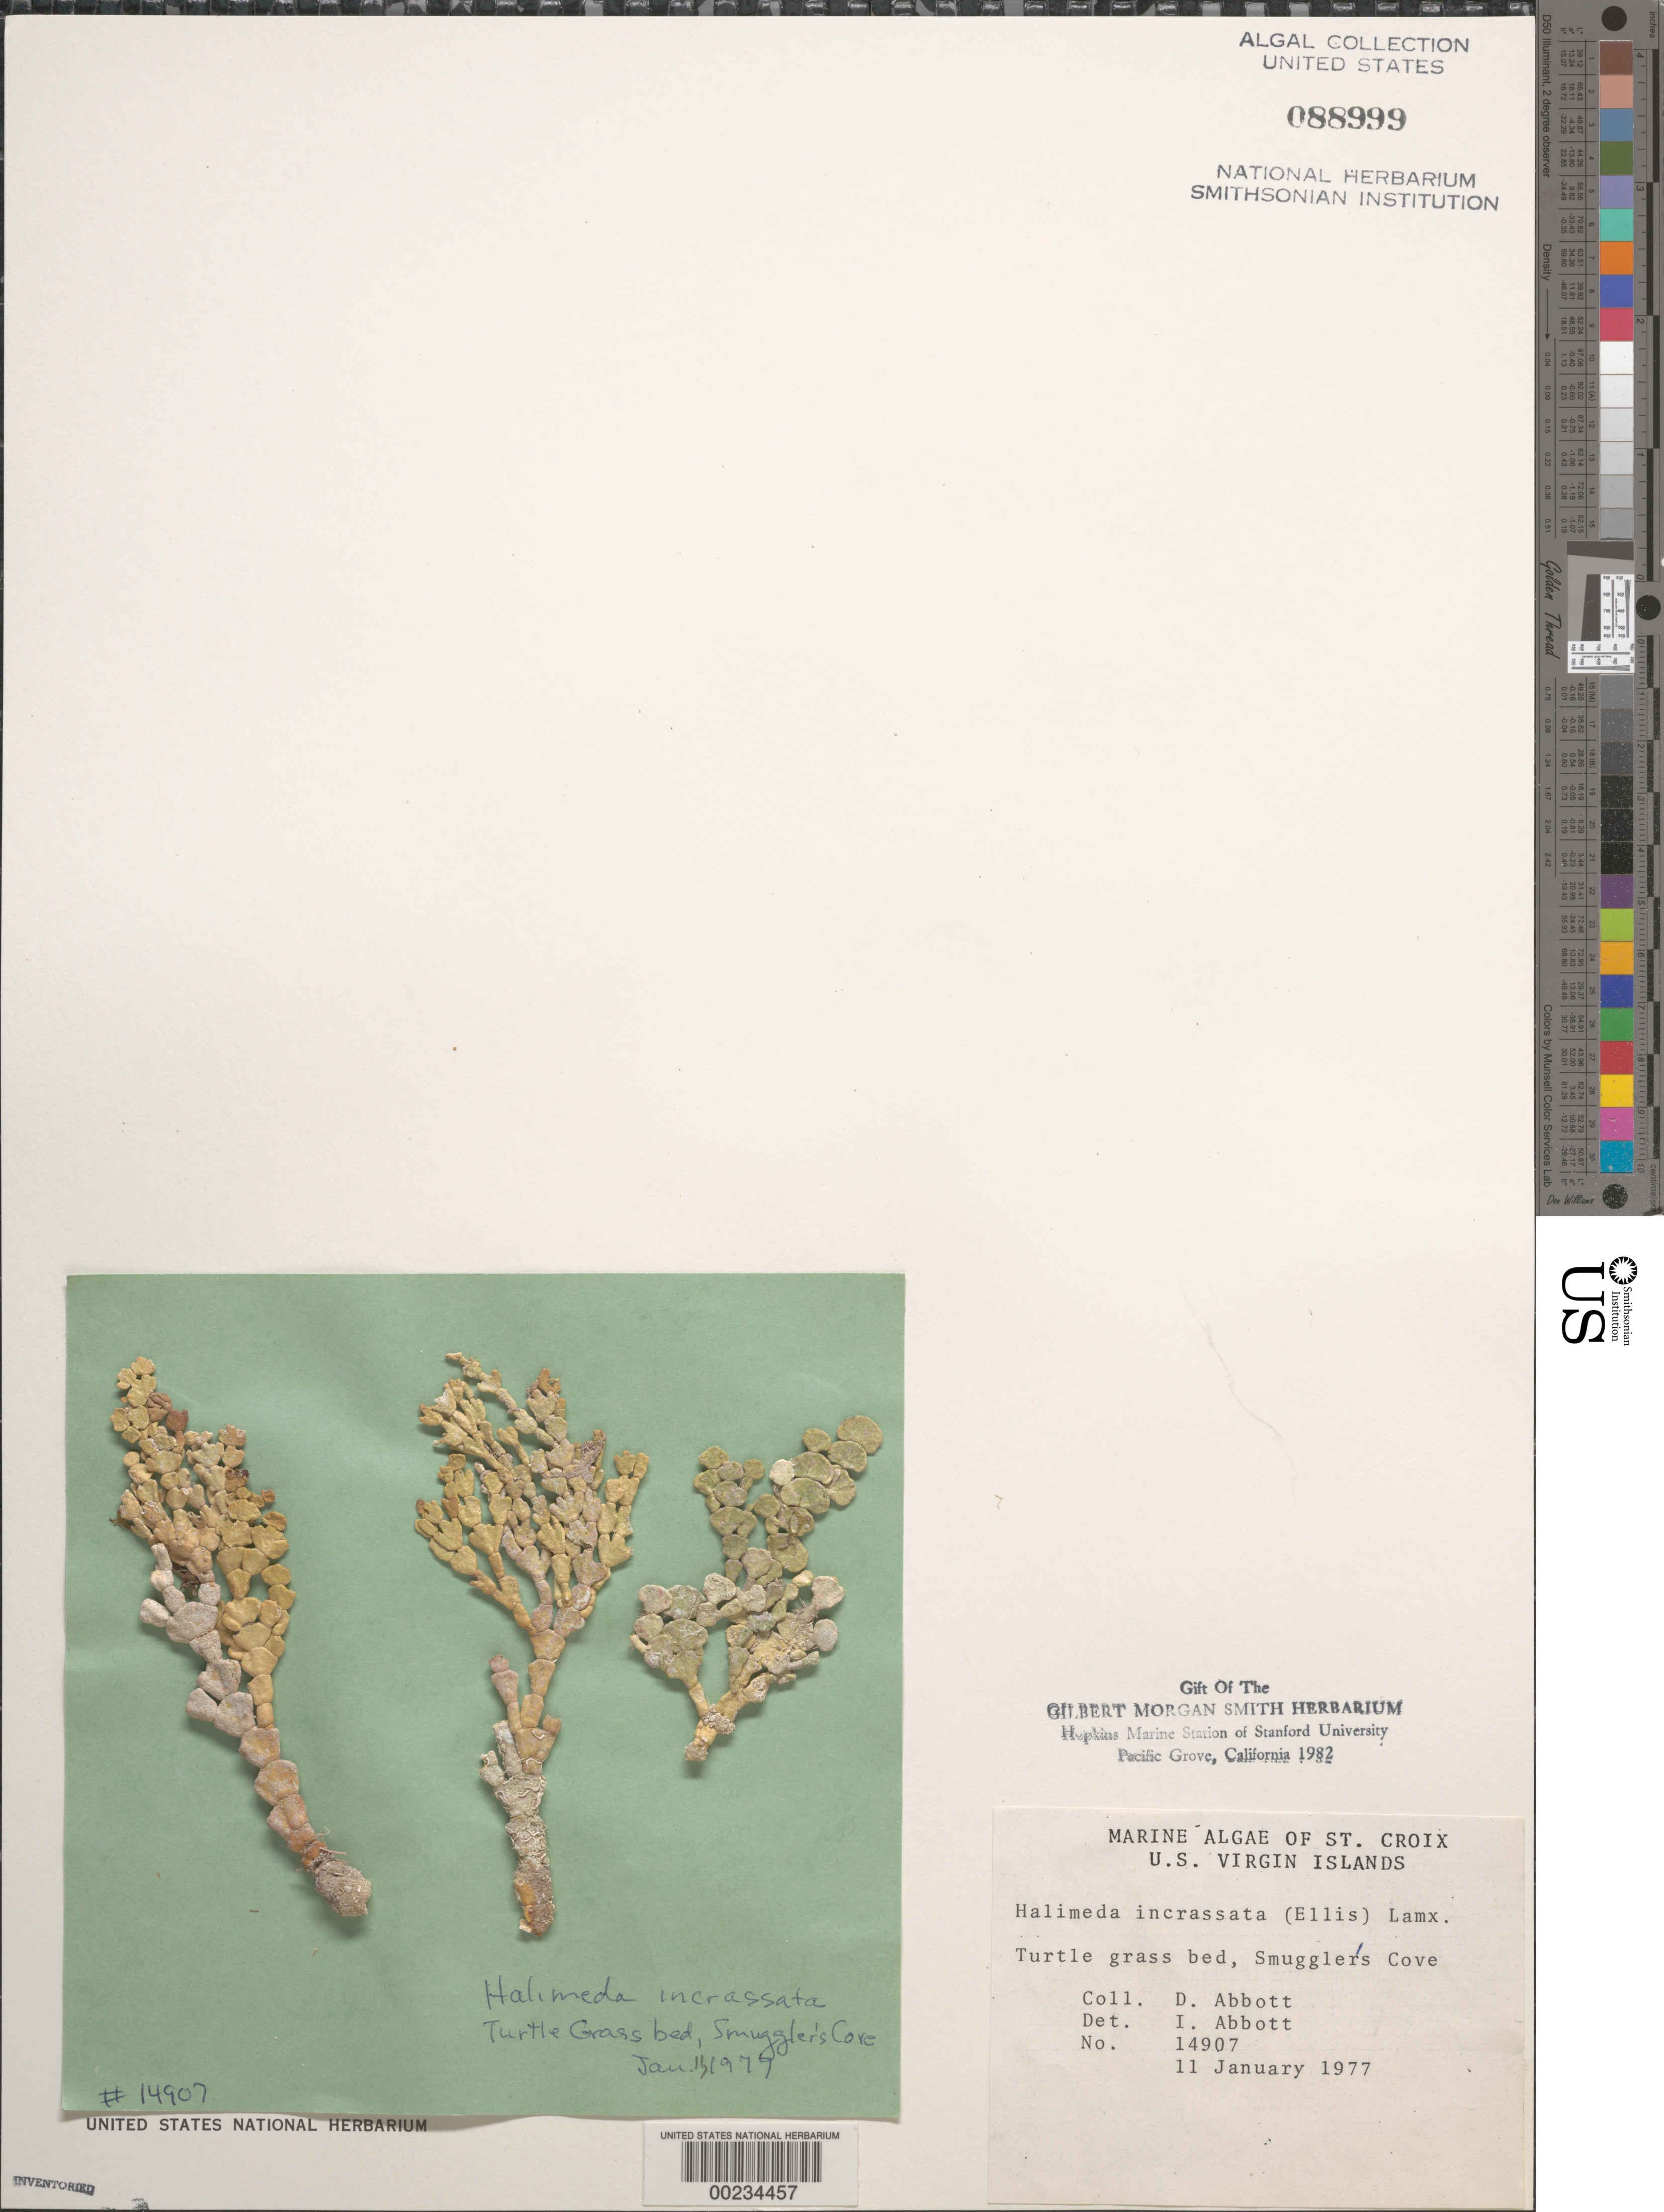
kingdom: Plantae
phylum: Chlorophyta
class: Ulvophyceae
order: Bryopsidales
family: Halimedaceae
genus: Halimeda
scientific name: Halimeda incrassata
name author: (J. Ellis) J.V.Lamouroux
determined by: Abbott, Isabella A.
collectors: D. P. Abbott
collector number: IAA 14907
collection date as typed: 11 Jan 1977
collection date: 1977-01-11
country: U.S. Virgin Islands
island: St. Croix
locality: Smuggler's Cove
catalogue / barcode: US 88999